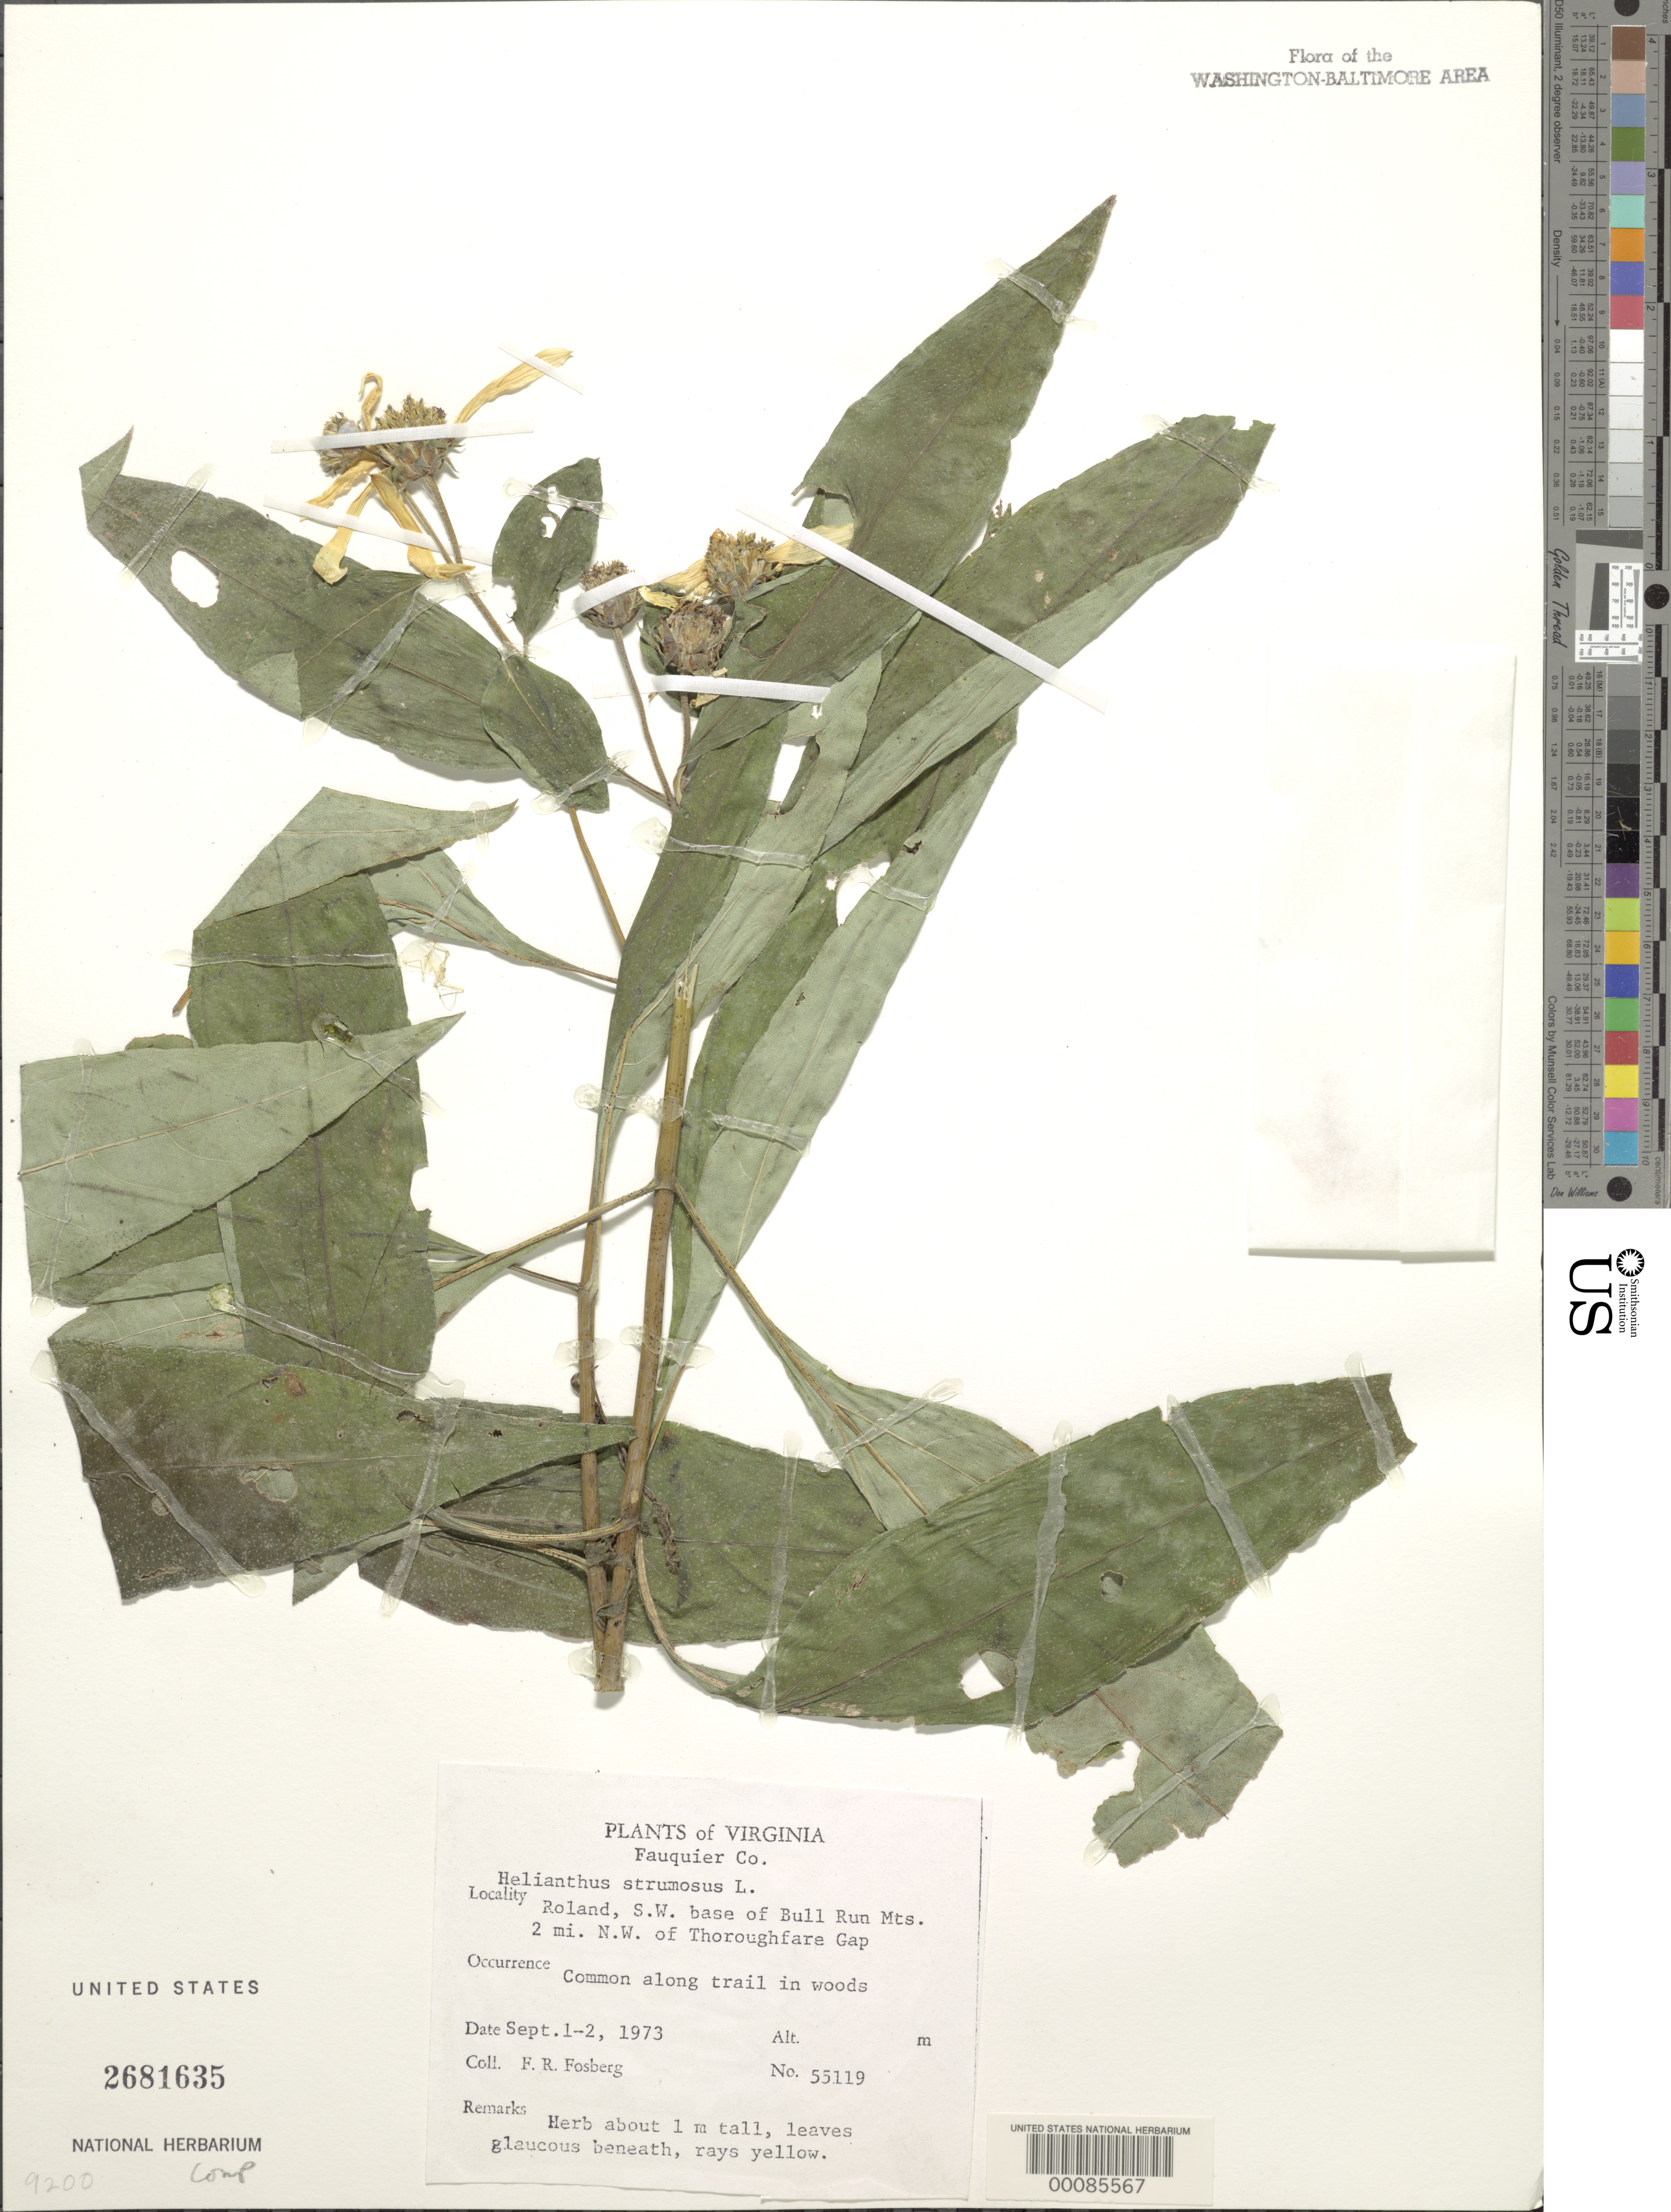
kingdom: Plantae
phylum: Tracheophyta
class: Magnoliopsida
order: Asterales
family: Asteraceae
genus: Helianthus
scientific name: Helianthus strumosus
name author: L.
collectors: F. R. Fosberg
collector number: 55119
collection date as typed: -1 Sep 1973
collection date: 1973-09-01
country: United States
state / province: Virginia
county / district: Fauquier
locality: Roland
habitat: Woods trail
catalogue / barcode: US 2681635